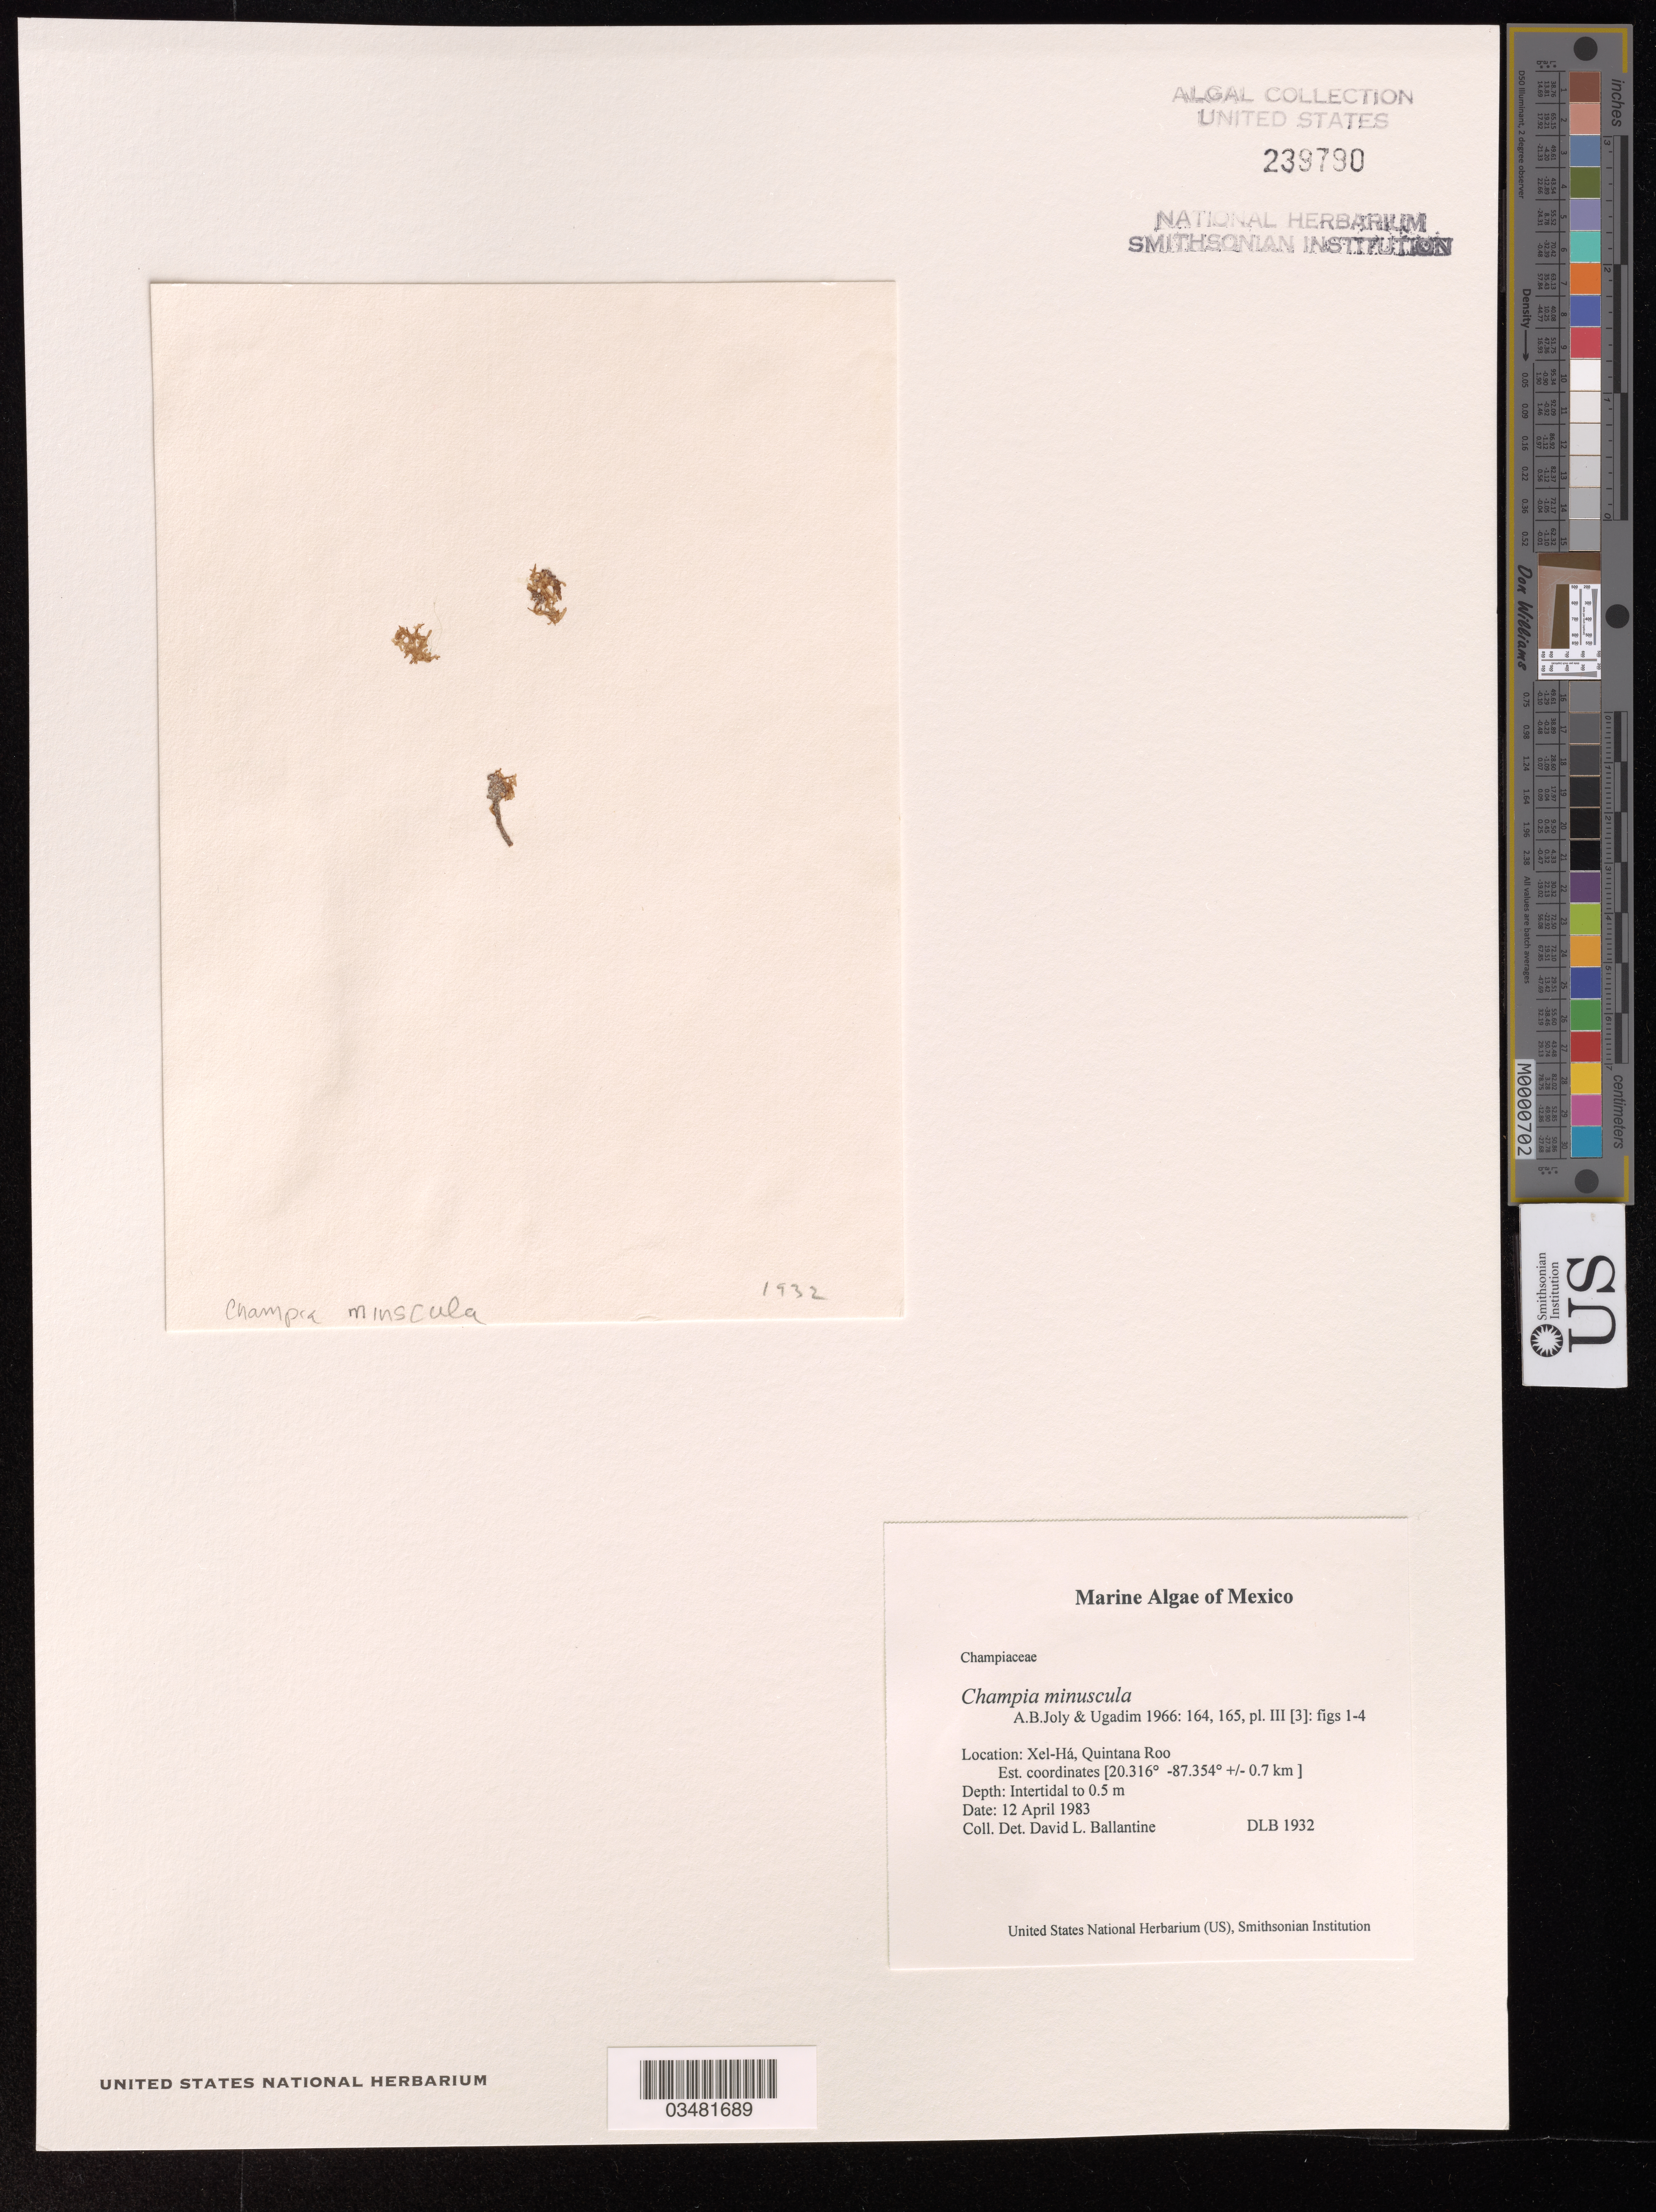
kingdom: Plantae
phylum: Rhodophyta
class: Florideophyceae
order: Rhodymeniales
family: Champiaceae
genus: Champia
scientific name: Champia minuscula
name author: A.B. Joly & Ugadim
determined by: Ballantine, D. L.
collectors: D.L. Ballantine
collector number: DLB 1932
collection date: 1983-04-12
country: Mexico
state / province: Quintana Roo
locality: Xel-ha.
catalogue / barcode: US 239790